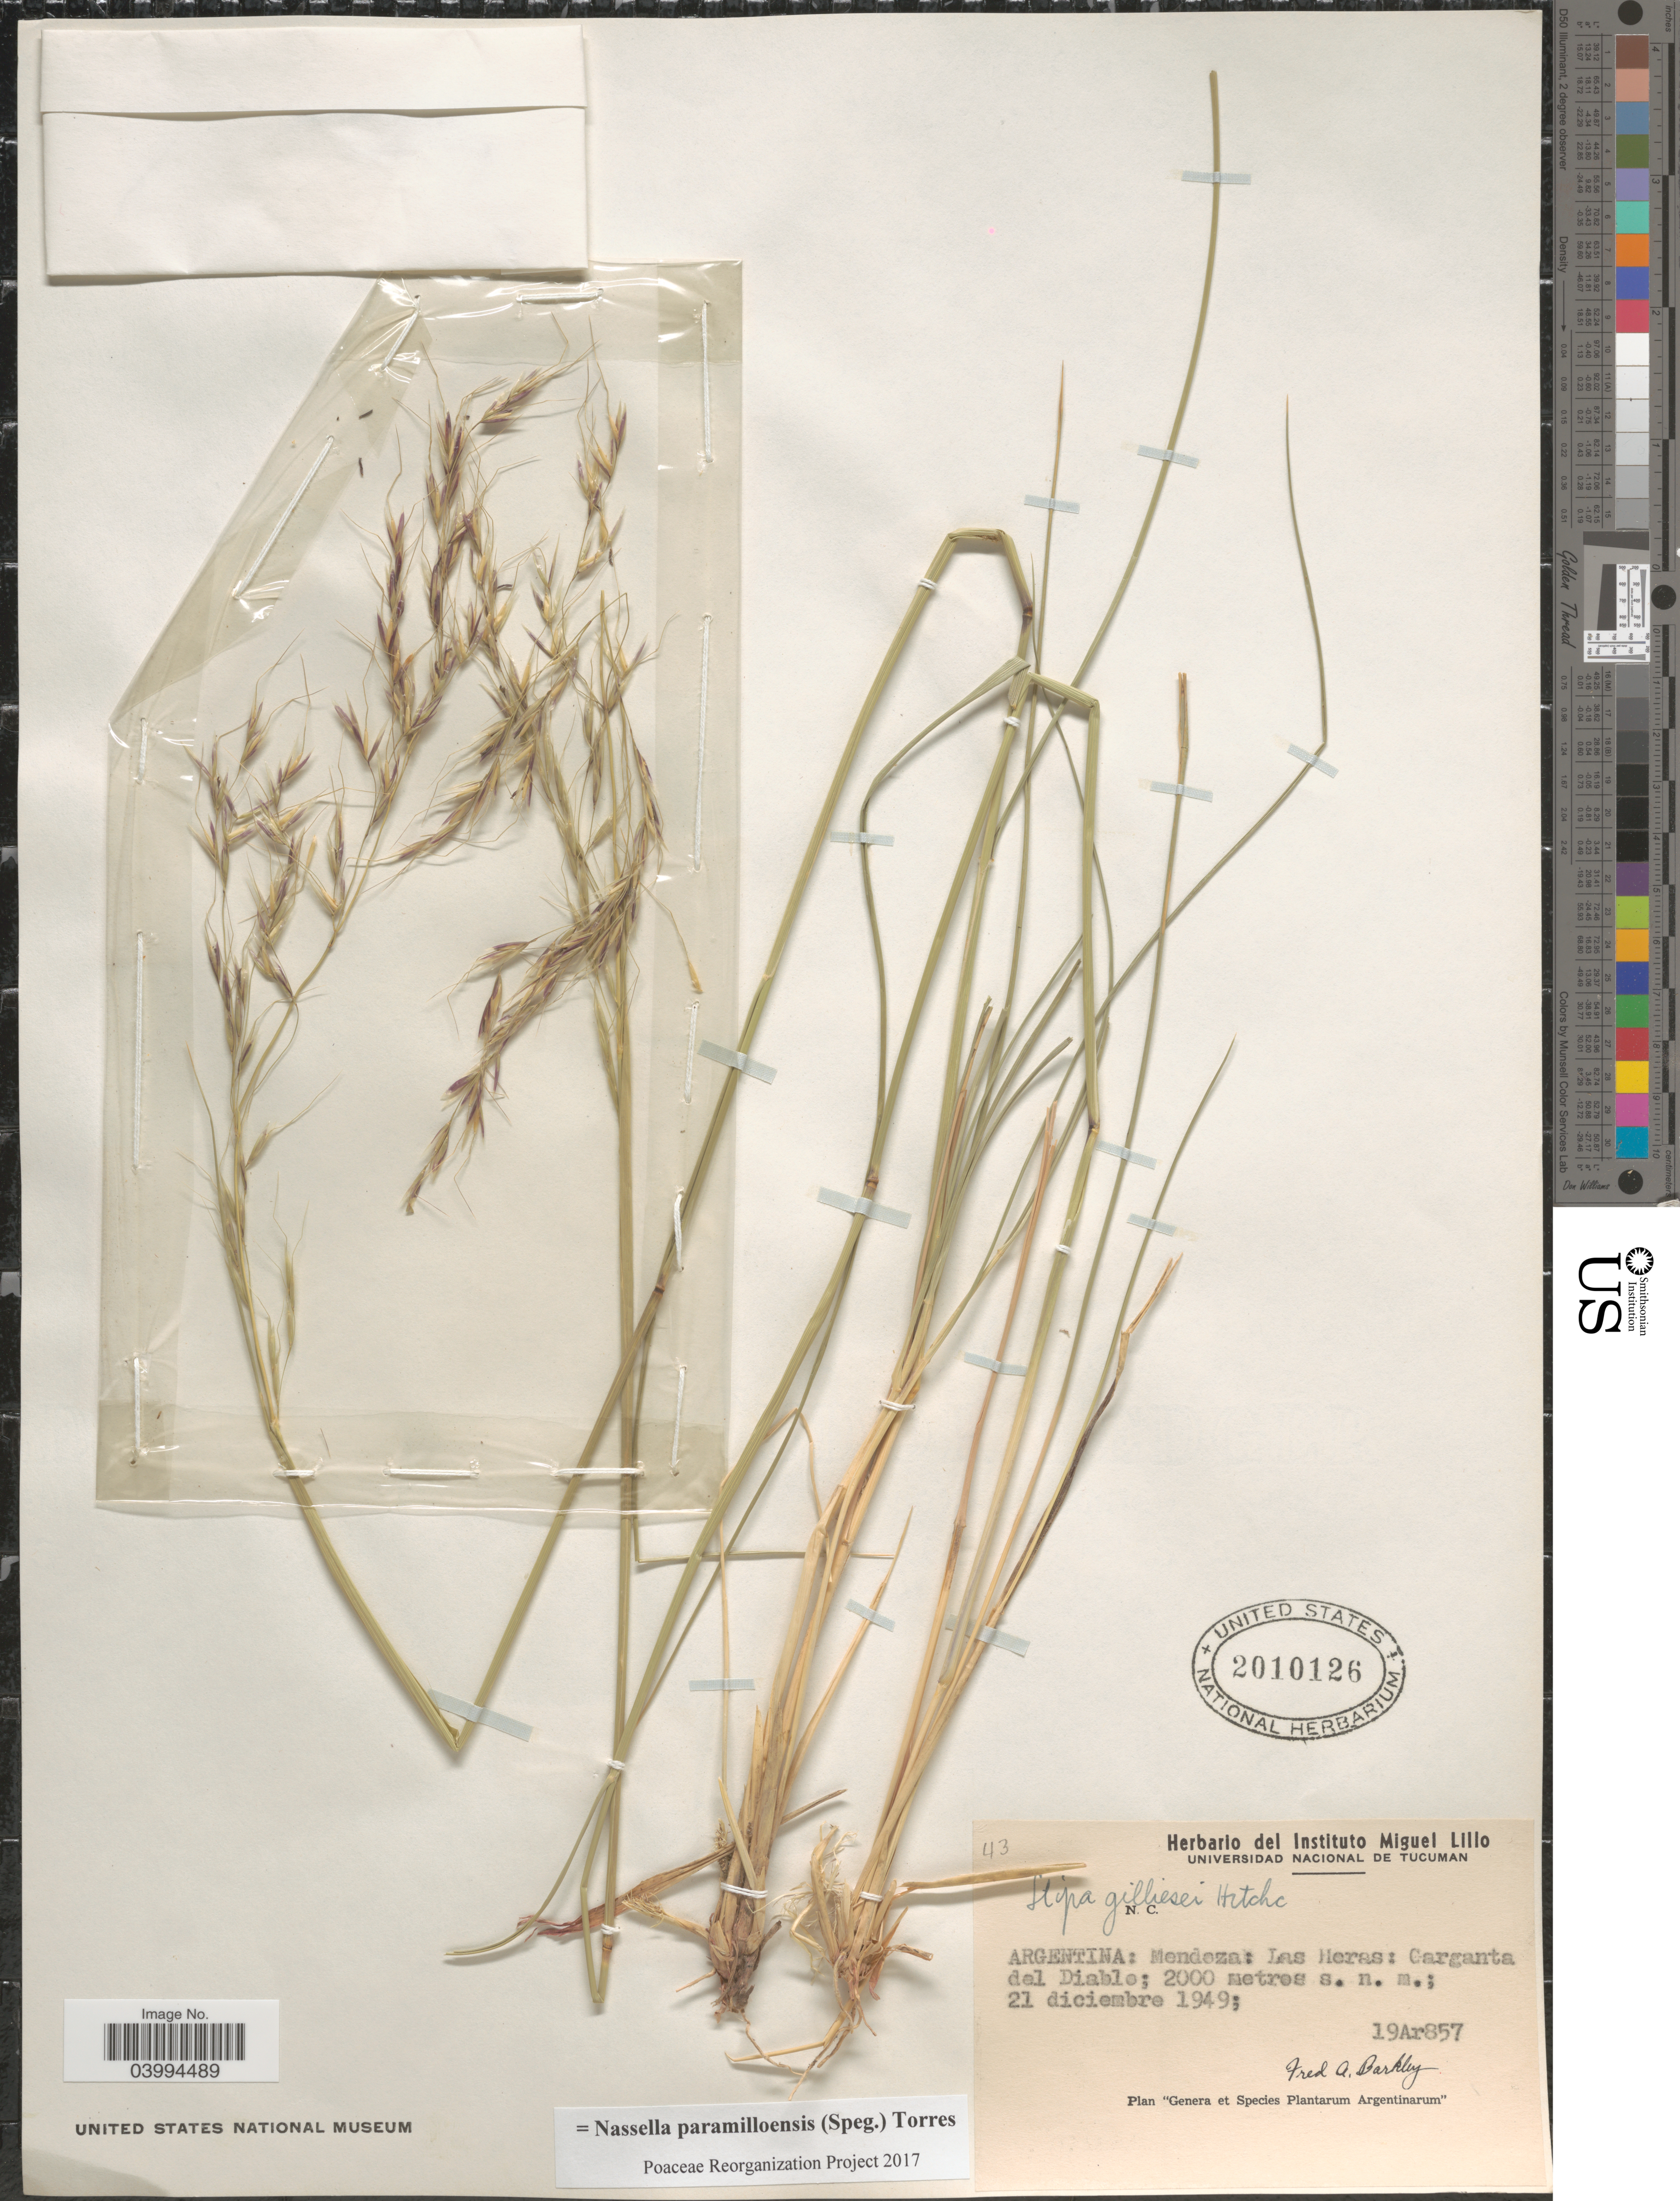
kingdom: Plantae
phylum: Tracheophyta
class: Liliopsida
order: Poales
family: Poaceae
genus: Nassella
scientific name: Nassella paramilloensis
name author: (Speg.) Torres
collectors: F. A. Barkley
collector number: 19Ar857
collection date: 1949-12-21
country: Argentina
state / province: Mendoza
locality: Las Heras: Carganta del Diablo.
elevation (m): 2000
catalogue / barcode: US 2010126